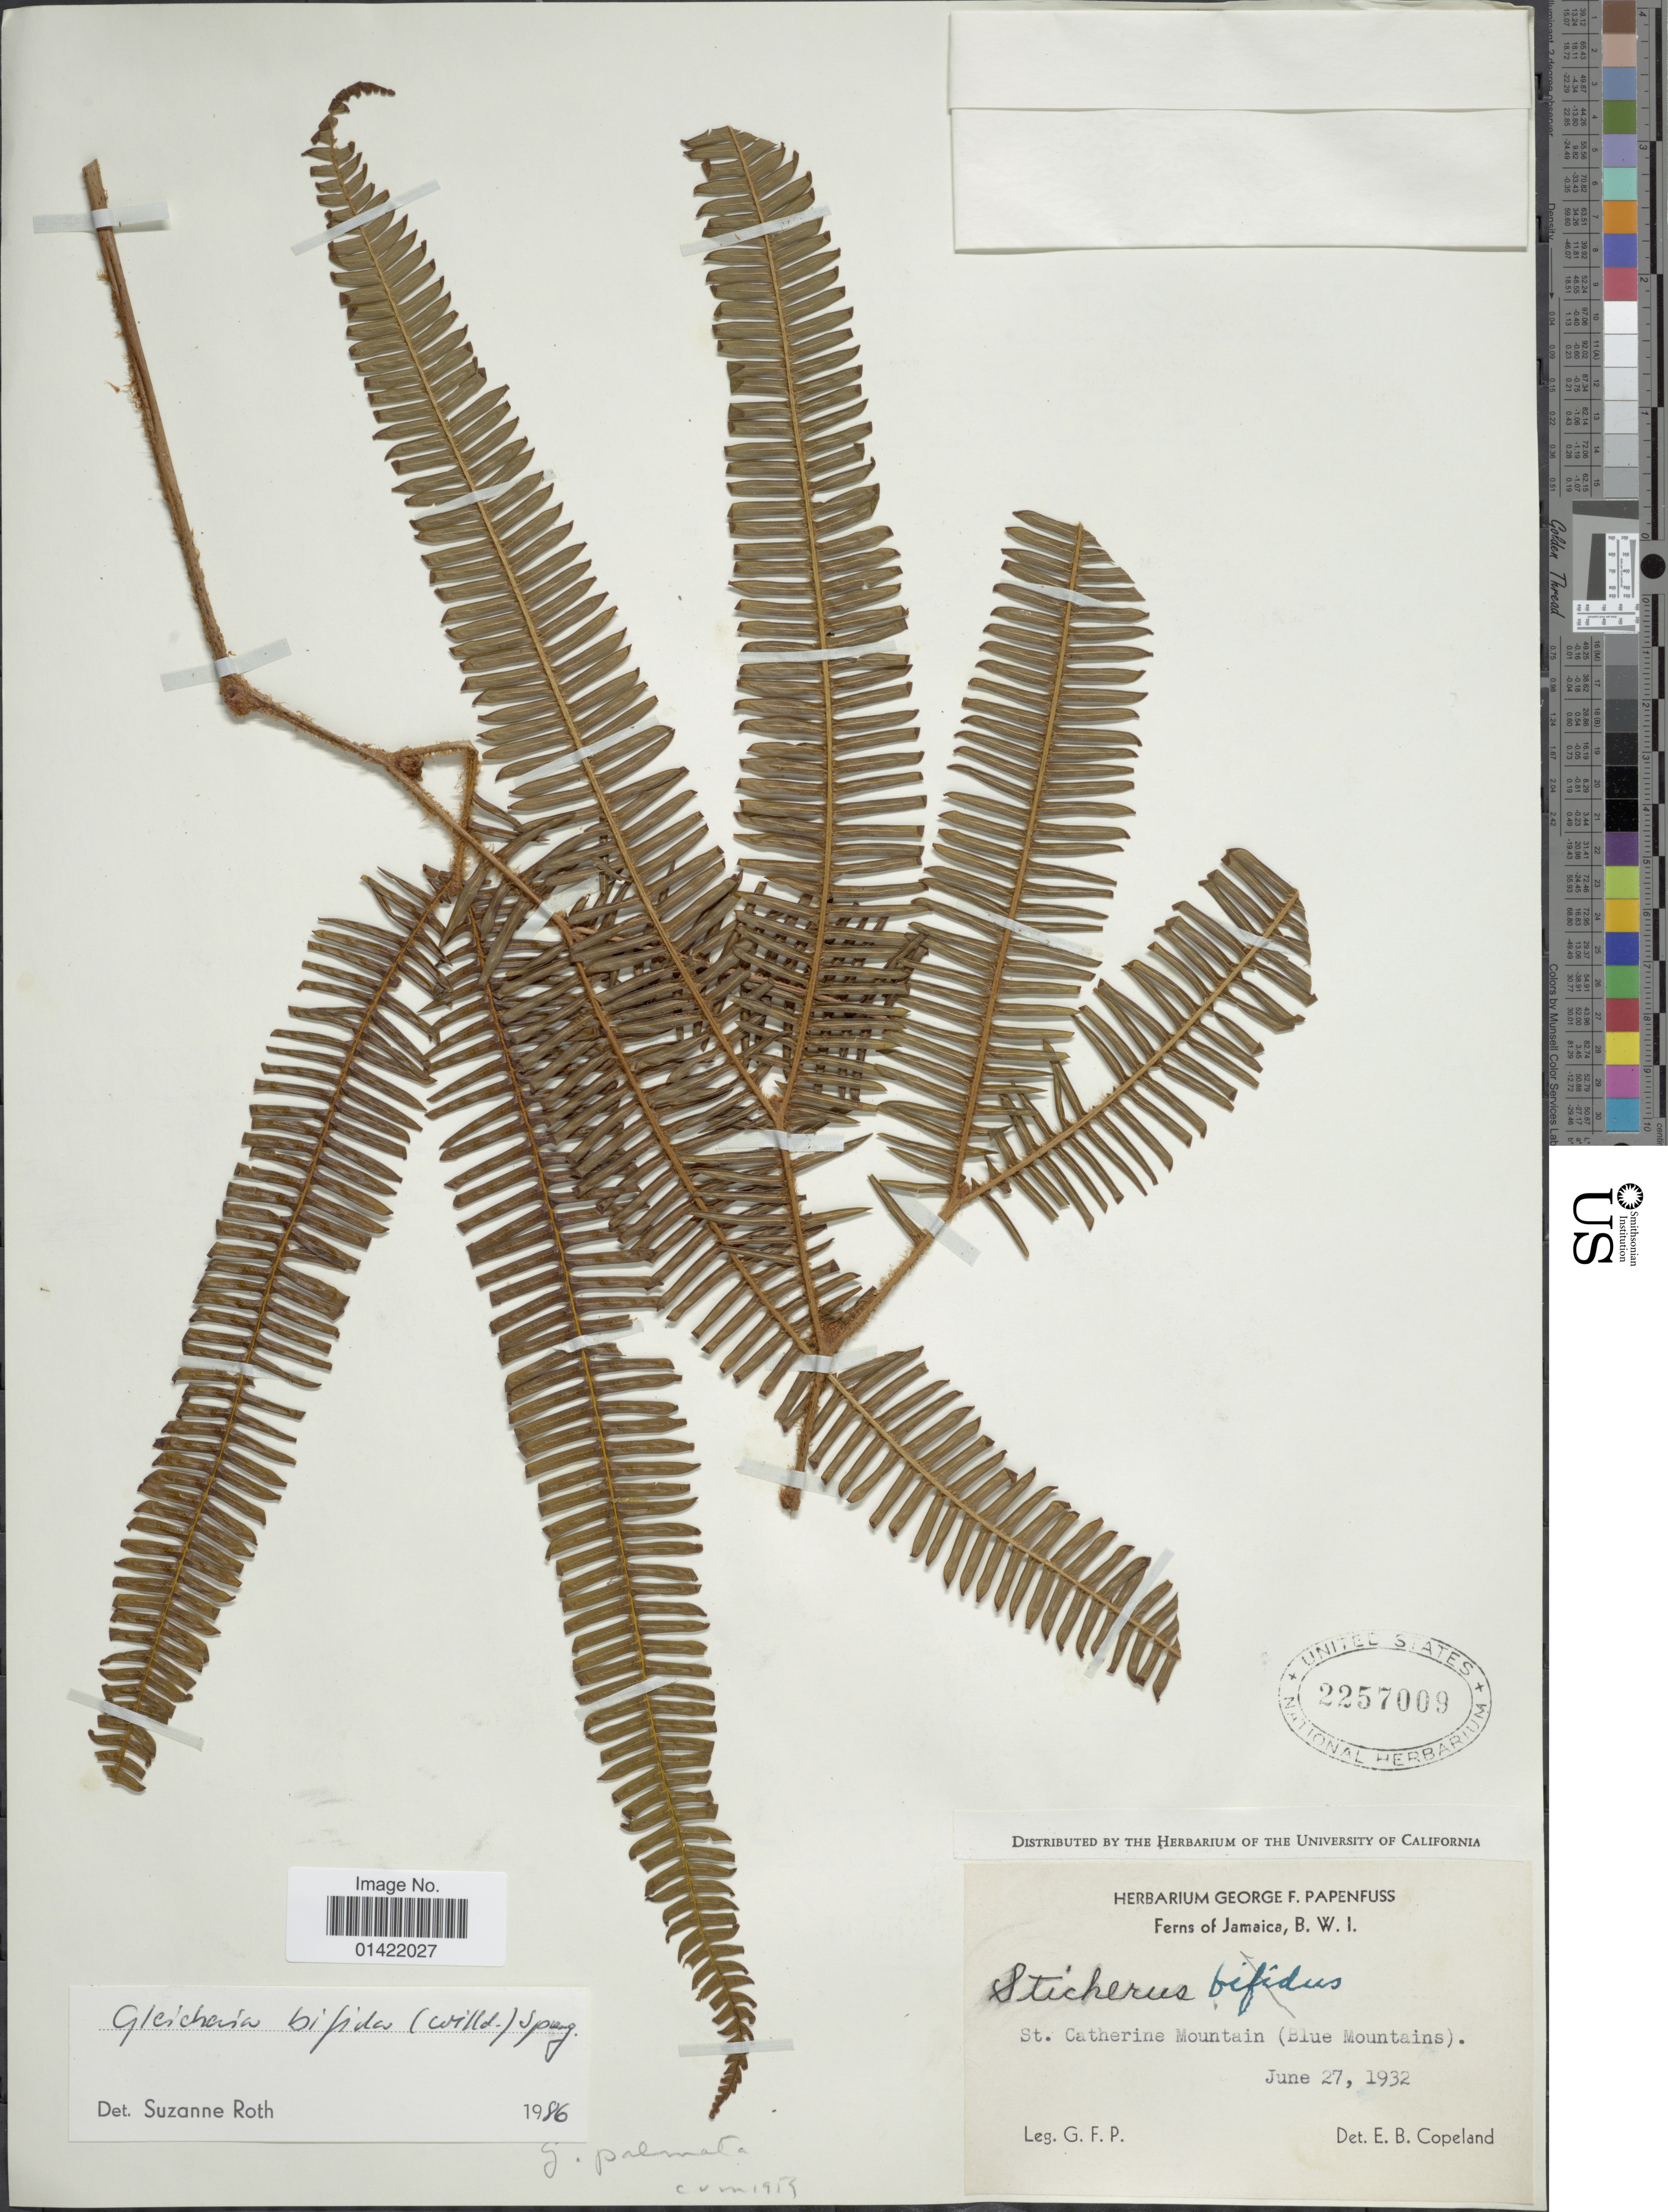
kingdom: Plantae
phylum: Tracheophyta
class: Polypodiopsida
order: Gleicheniales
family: Gleicheniaceae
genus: Sticherus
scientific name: Sticherus furcatus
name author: (L.) Ching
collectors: G. Papenfuss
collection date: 1932-06-27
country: Jamaica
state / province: Saint Catherine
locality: St. Catherine Mountain (Blue Mountains). B.W.I.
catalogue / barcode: US 2257009